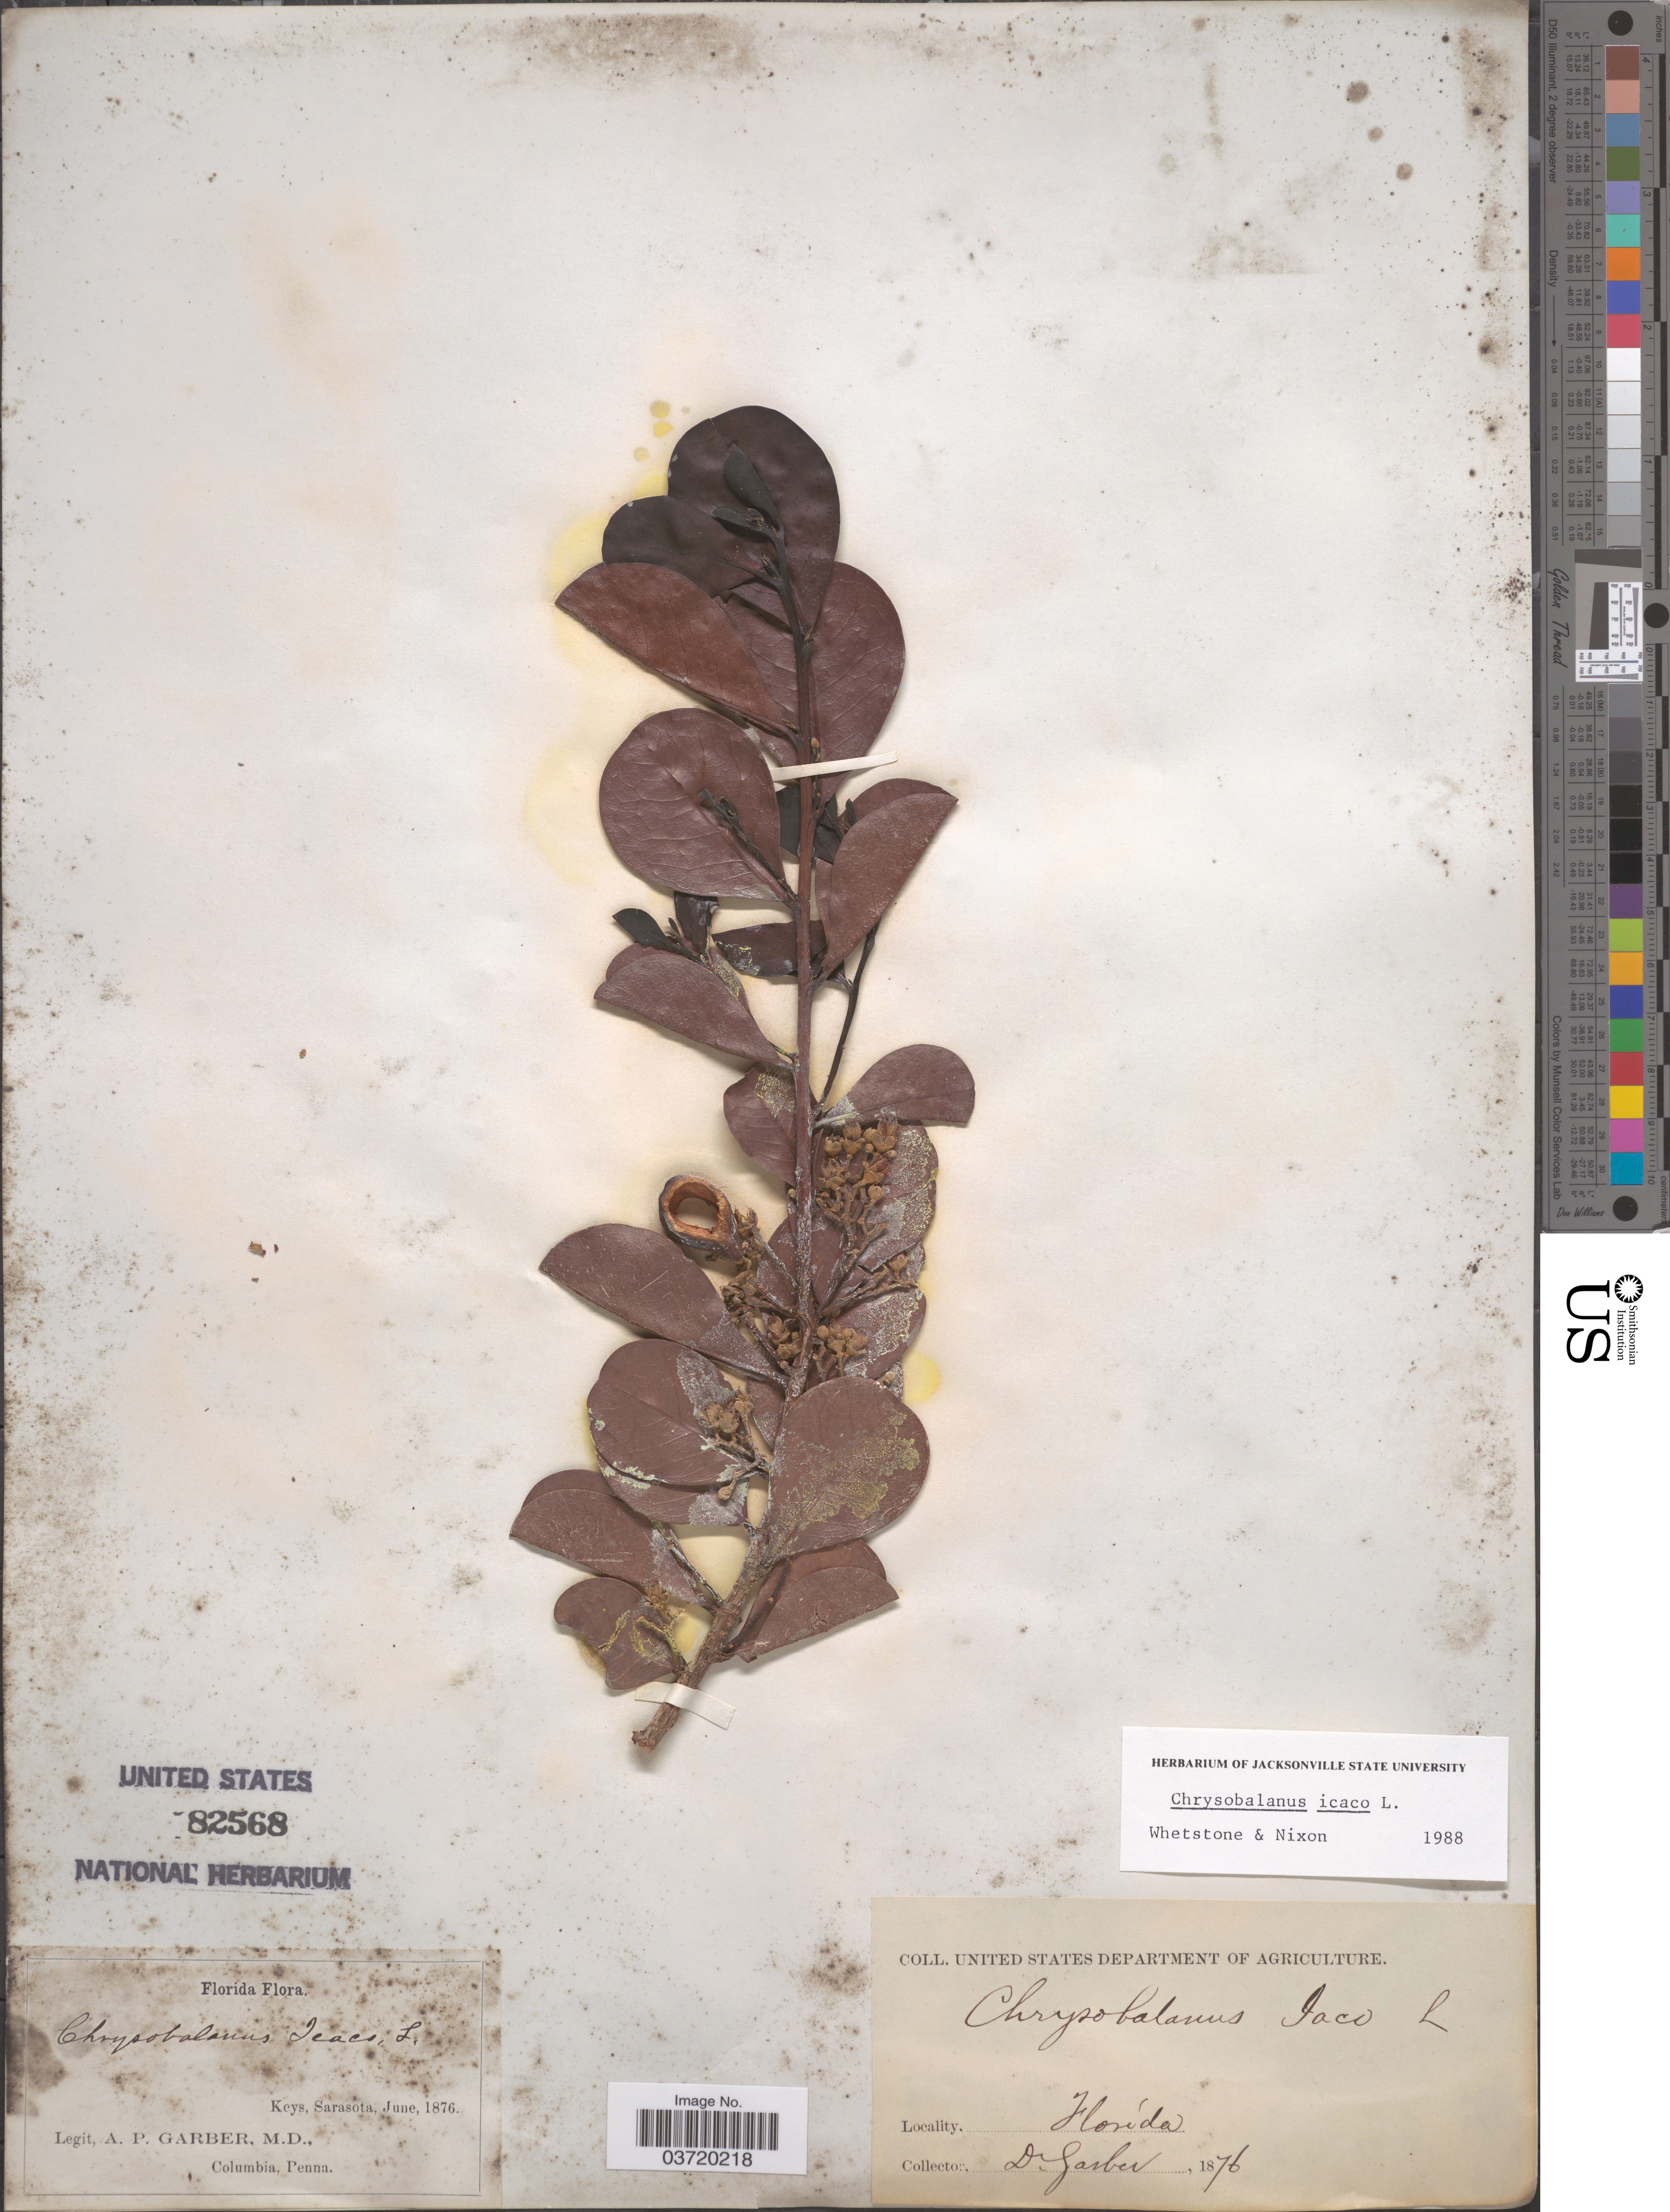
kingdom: Plantae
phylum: Tracheophyta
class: Magnoliopsida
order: Malpighiales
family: Chrysobalanaceae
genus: Chrysobalanus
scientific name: Chrysobalanus icaco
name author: L.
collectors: A. P. Garber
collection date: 1876-06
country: United States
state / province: Florida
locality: Keys, Sarasota.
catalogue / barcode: US 82568